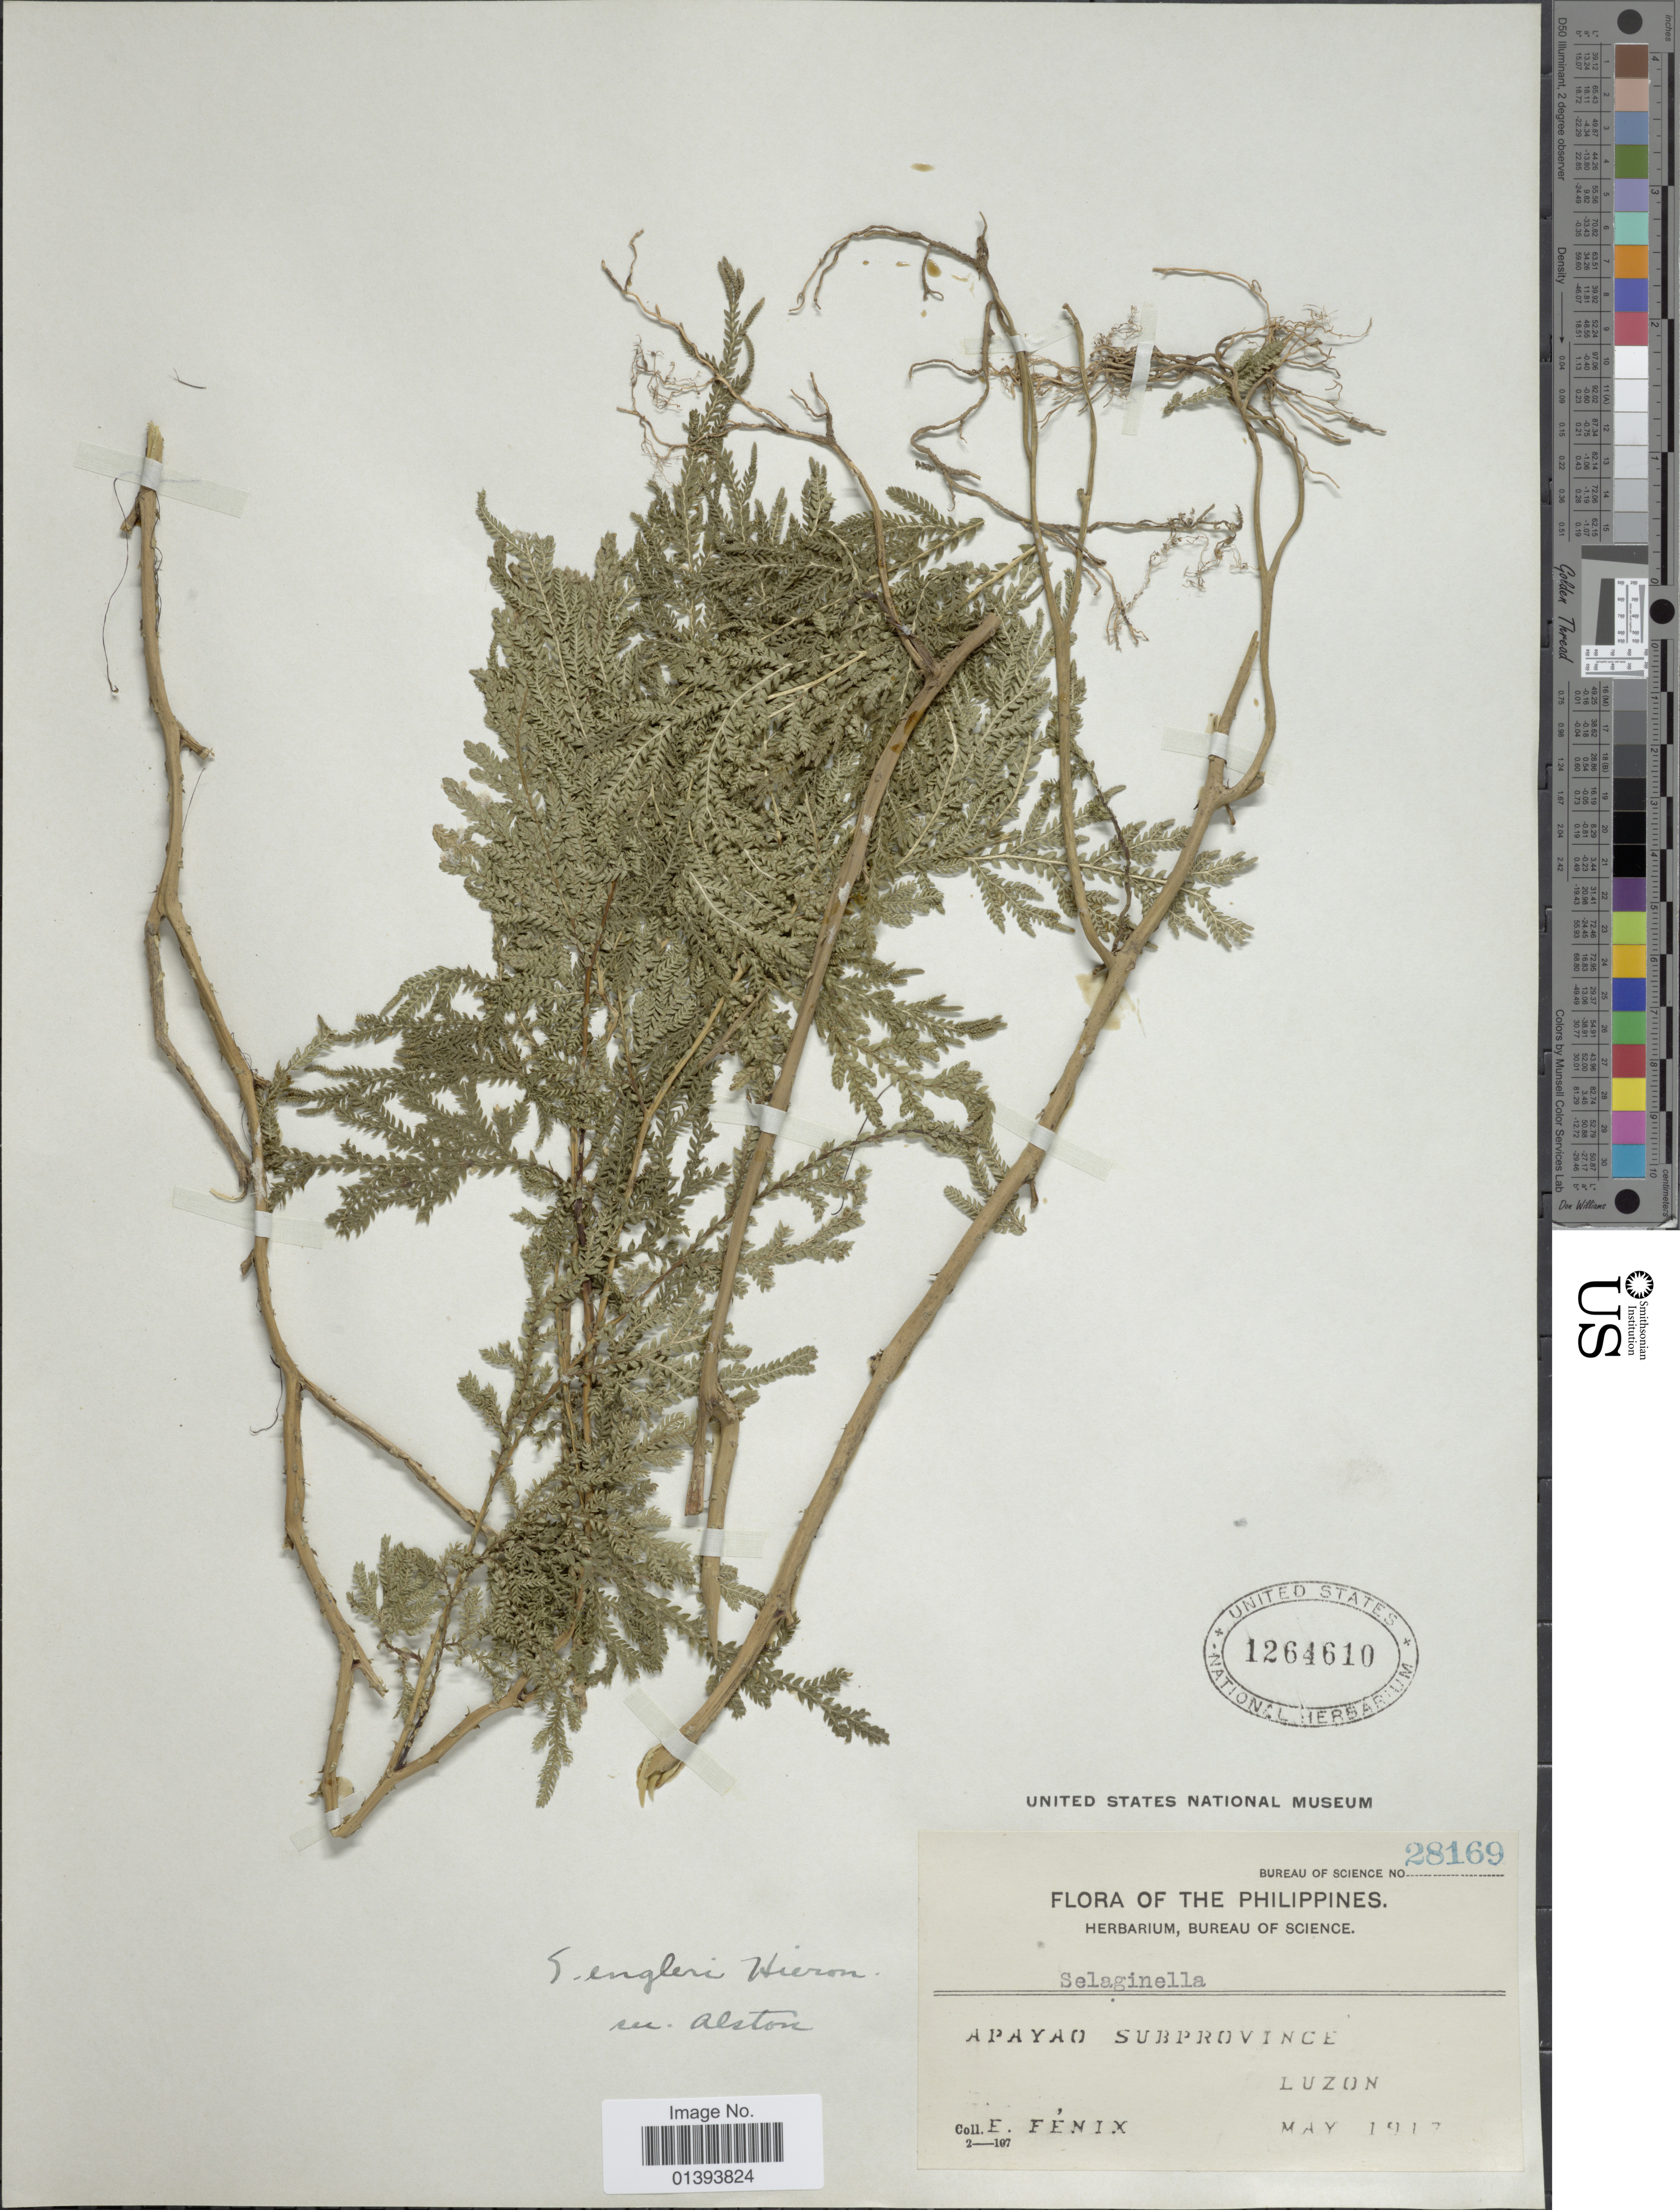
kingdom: Plantae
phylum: Tracheophyta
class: Lycopodiopsida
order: Selaginellales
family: Selaginellaceae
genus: Selaginella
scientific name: Selaginella engleri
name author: Hieron.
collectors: E. Fénix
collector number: Bureau of Science 28169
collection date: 1917-05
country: Philippines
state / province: Central Luzon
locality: Apayao Subprovince, Luzon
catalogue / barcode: US 1264610